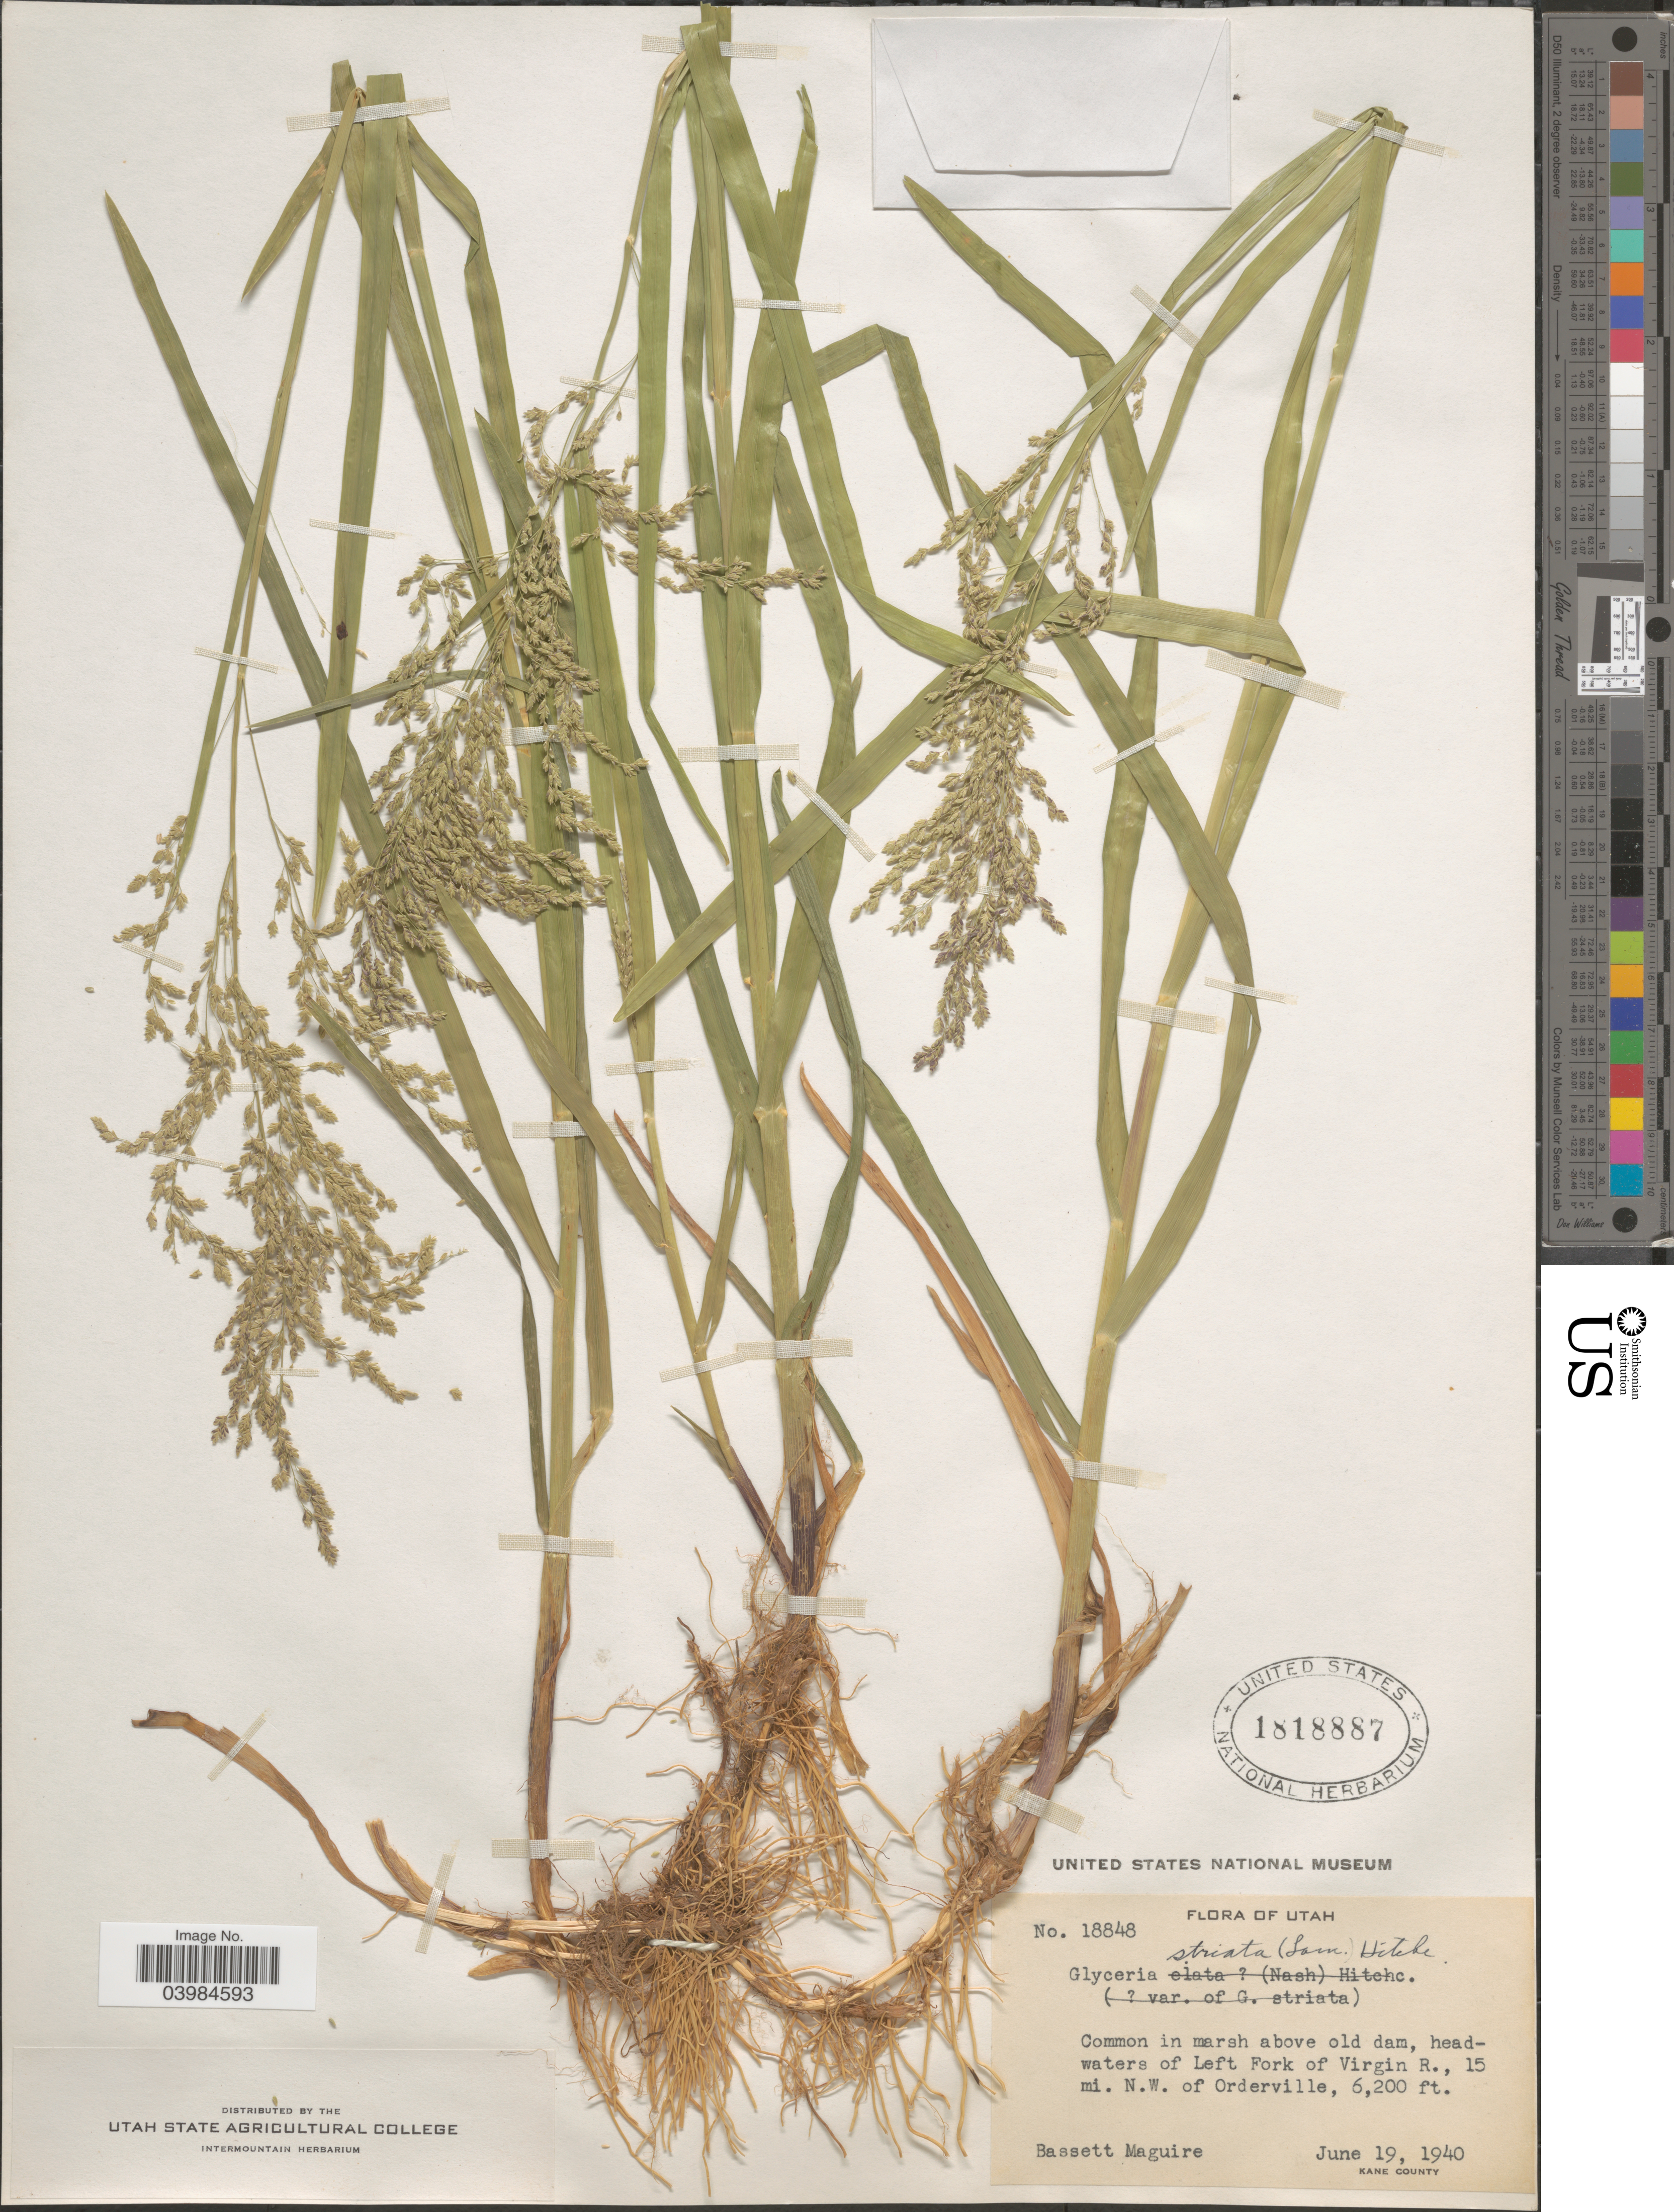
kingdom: Plantae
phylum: Tracheophyta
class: Liliopsida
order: Poales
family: Poaceae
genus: Glyceria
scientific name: Glyceria striata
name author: (Lam.) Hitchc.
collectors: B. Maguire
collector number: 18848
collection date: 1940-06-19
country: United States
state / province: Utah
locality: In marsh above old dam, headwaters of Left Fork of Virgin R., 15 mi. N.W. of Orderville.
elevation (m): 1890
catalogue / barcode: US 1818887